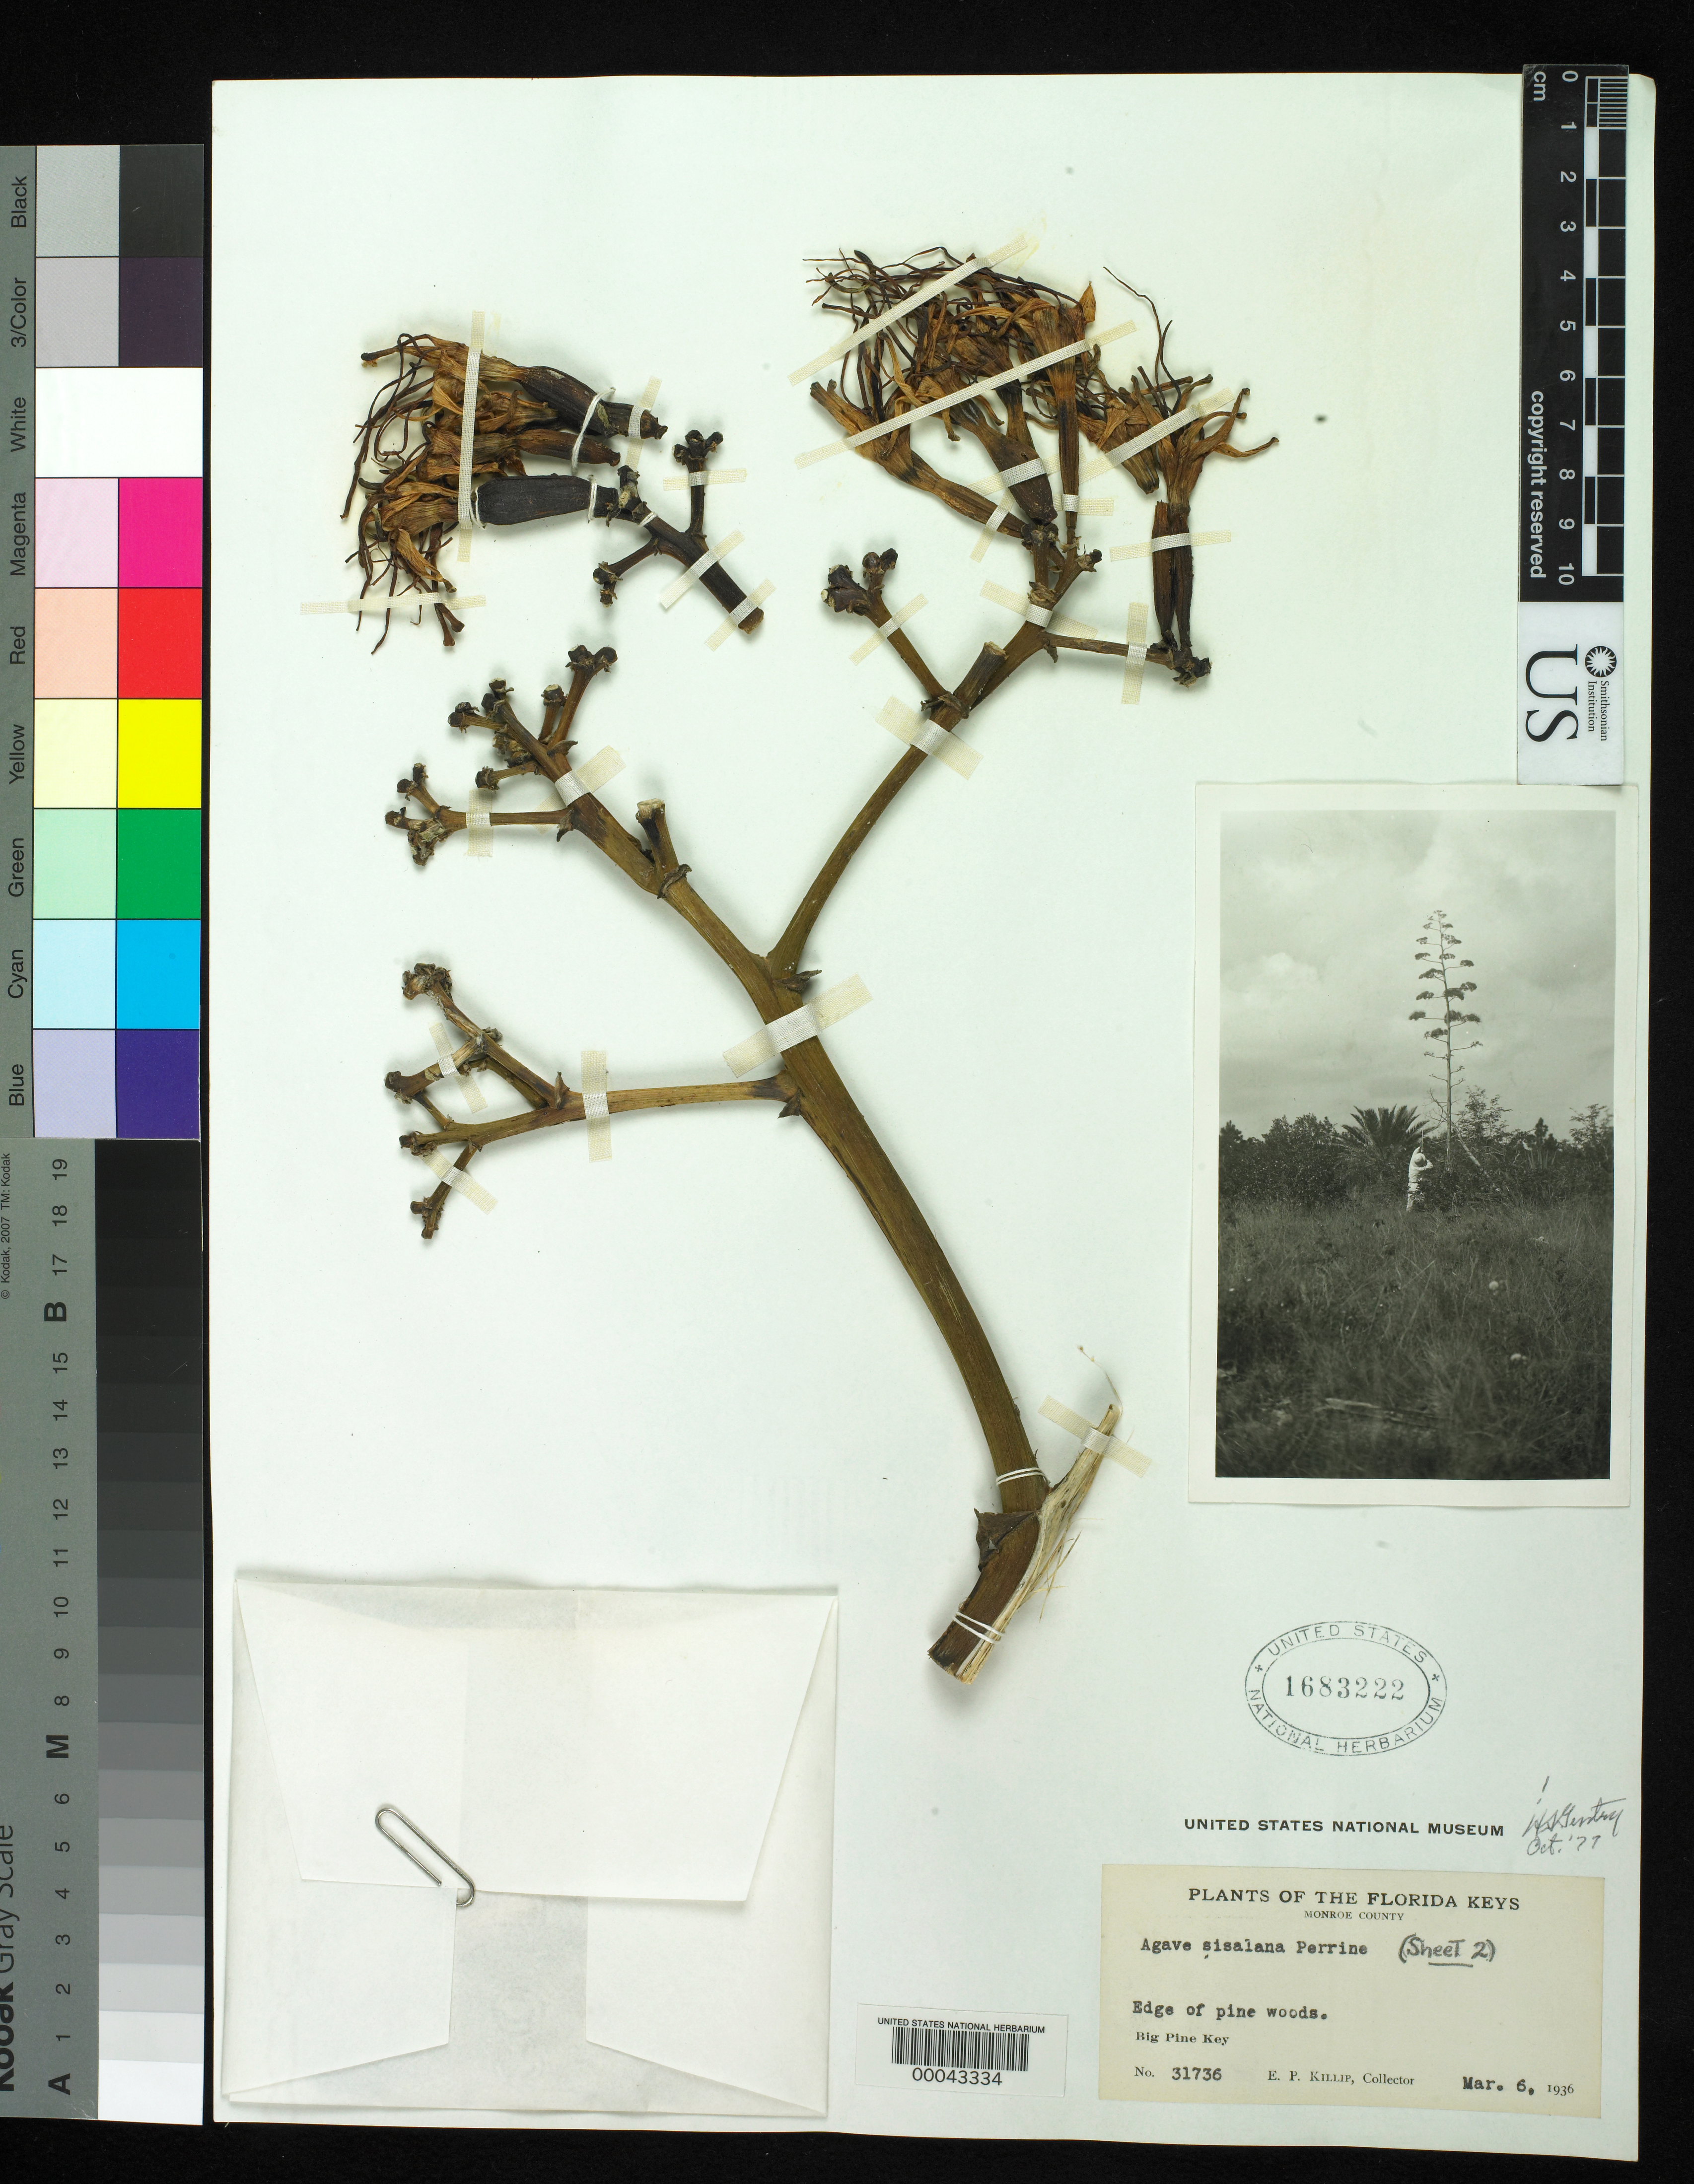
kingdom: Plantae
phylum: Tracheophyta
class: Liliopsida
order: Asparagales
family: Asparagaceae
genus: Agave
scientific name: Agave sisalana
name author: Perrine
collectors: E. P. Killip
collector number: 31736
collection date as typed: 06 Mar 1936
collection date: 1936-03-06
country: United States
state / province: Florida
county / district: Monroe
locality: Big pine key; edge of pine woods just back of inn and west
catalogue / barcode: US 1683222